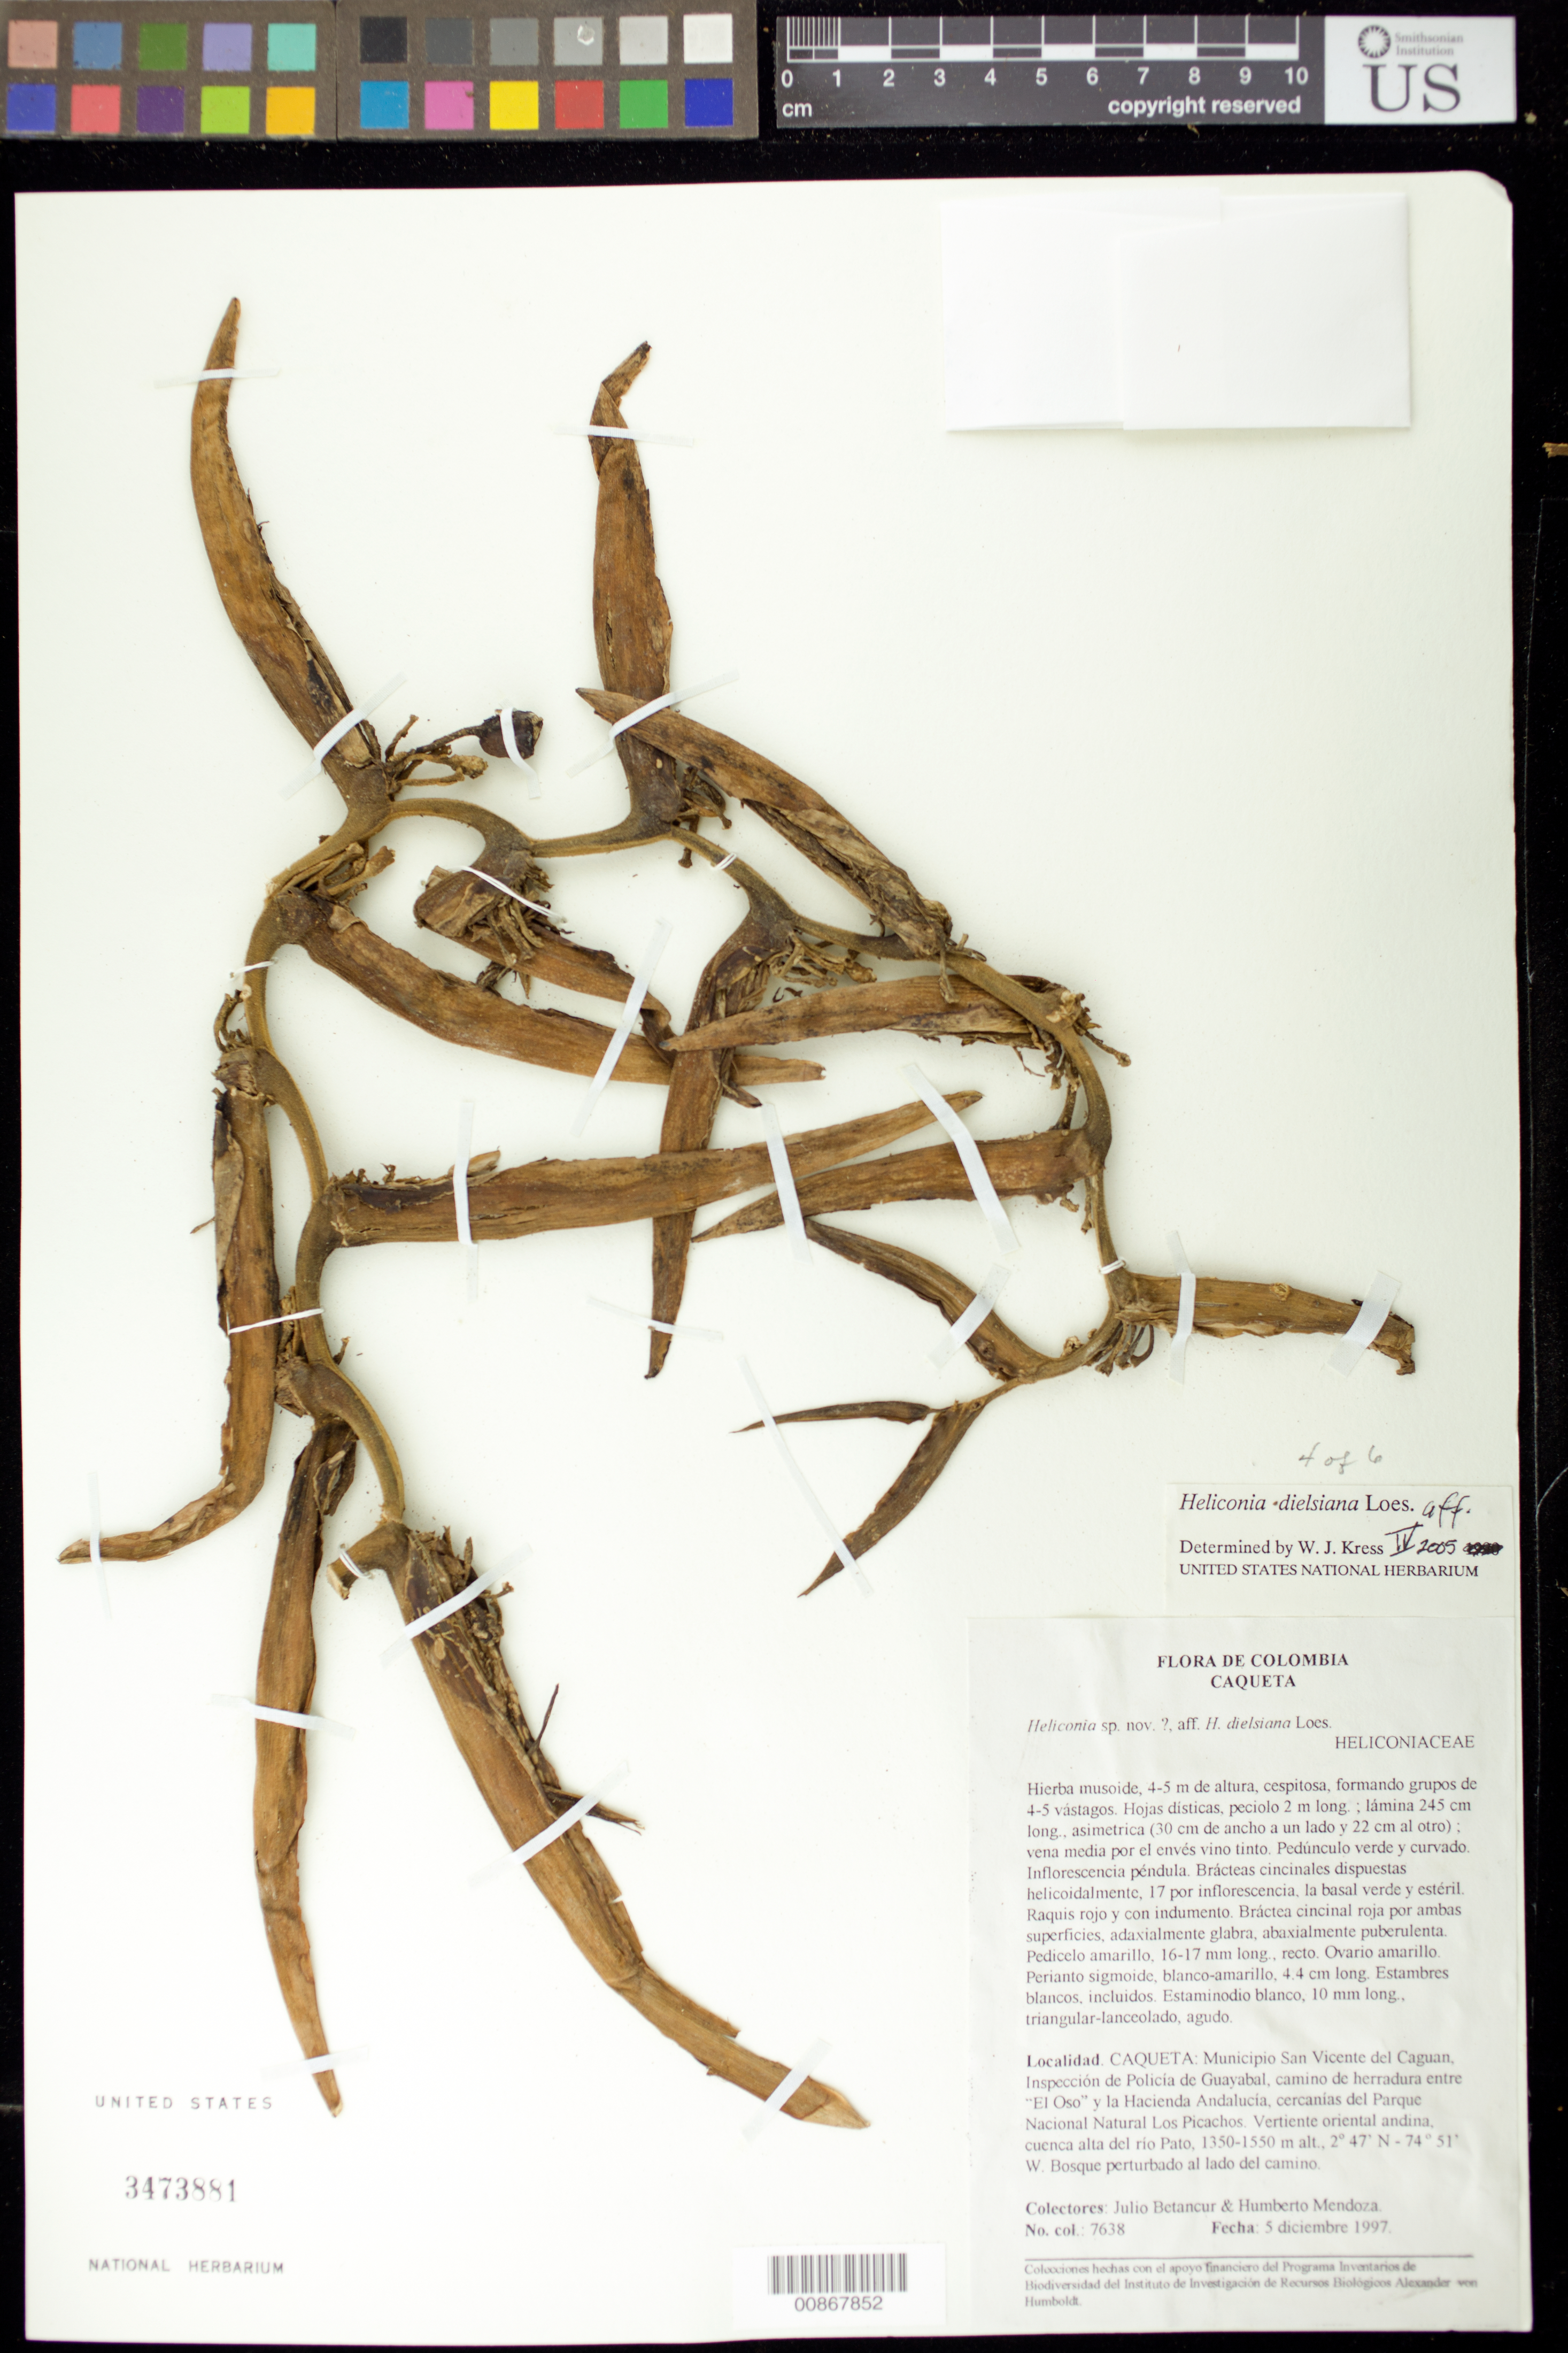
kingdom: Plantae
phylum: Tracheophyta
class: Liliopsida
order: Zingiberales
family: Heliconiaceae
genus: Heliconia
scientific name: Heliconia densiflora 'Fireflash'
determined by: Kress, W. J., (US), Smithsonian Institution - National Museum of Natural History (UNITED STATES)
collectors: J. C. Betancur & H. Mendoza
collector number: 7638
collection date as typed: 05 Dec 1997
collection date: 1997-12-05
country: Colombia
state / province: Caquetá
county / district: San Vicente del Caguan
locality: Inspeccion de Policia de Guayabal, camino de herradura entre "El Oso" y la Hacienda Andalusia, cercanias del Pargue Nacional Natural Los Picachos. Vertiento oriental andina,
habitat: Bosque perturbado lado del camino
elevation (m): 1350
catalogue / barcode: US 3473881